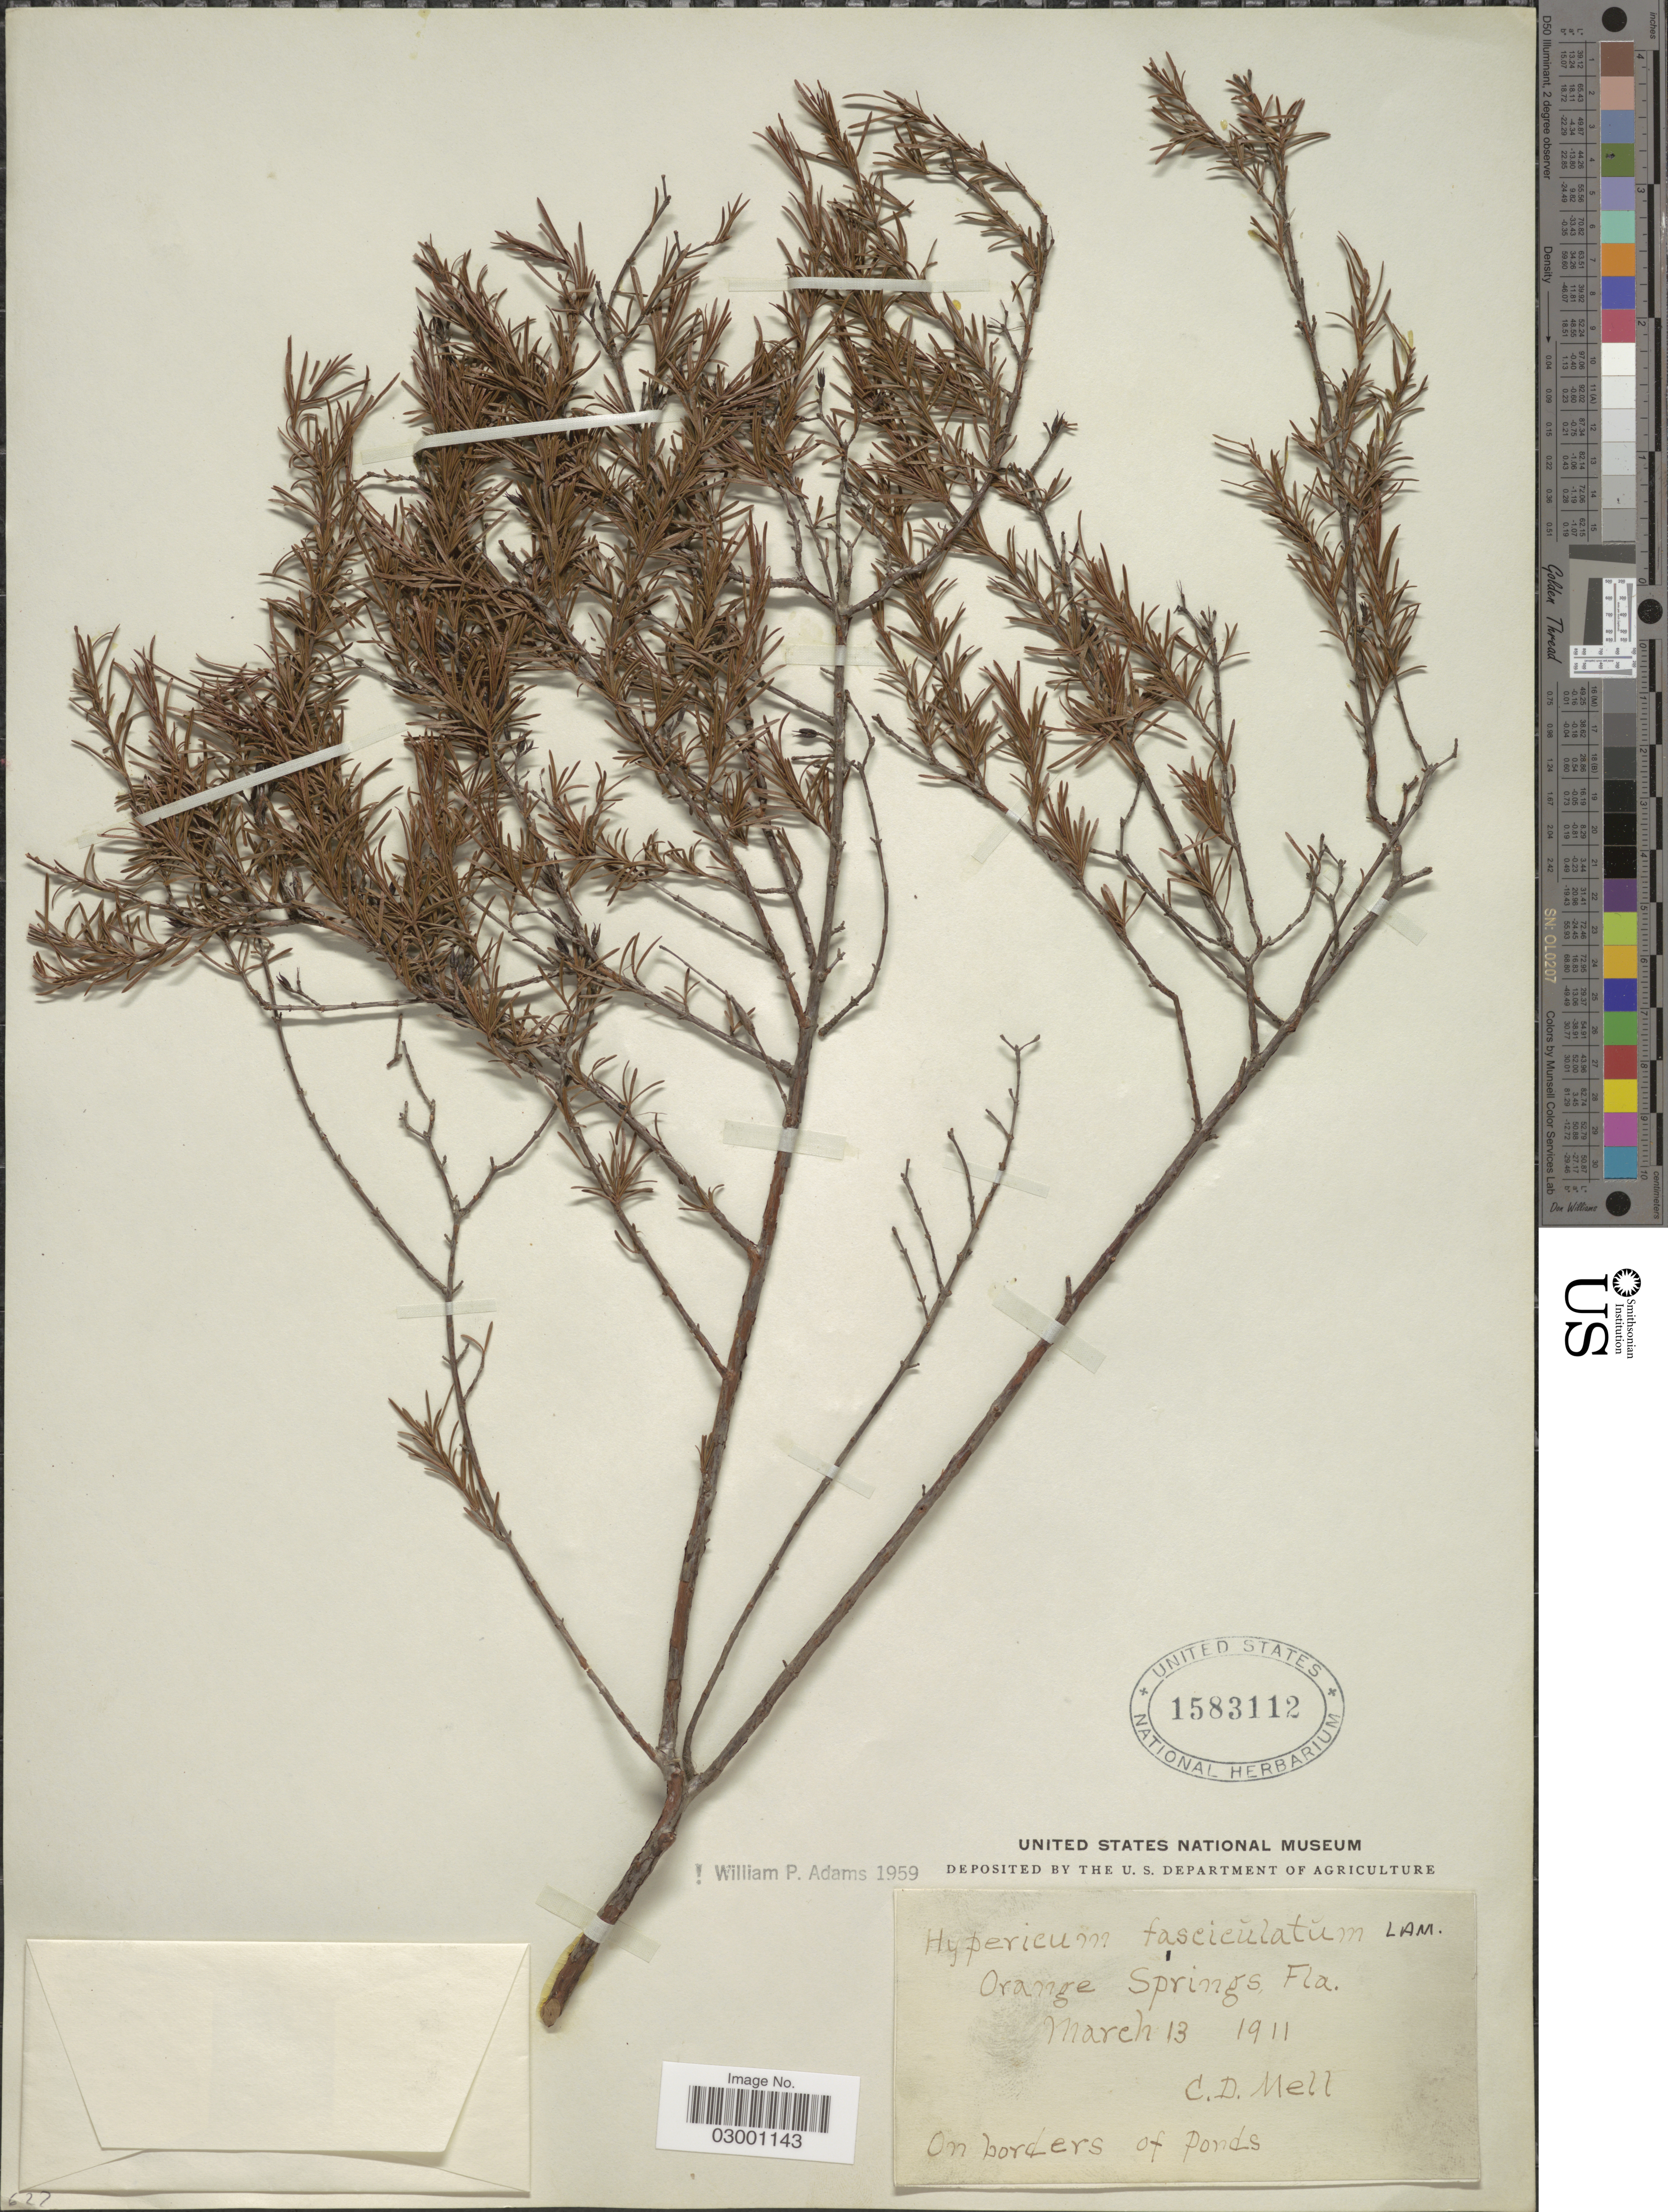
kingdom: Plantae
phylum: Tracheophyta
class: Magnoliopsida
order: Malpighiales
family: Hypericaceae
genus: Hypericum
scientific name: Hypericum fasciculatum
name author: Lam.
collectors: C. D. Mell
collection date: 1911-03-13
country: United States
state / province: Florida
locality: Orange Springs.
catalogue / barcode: US 1583112